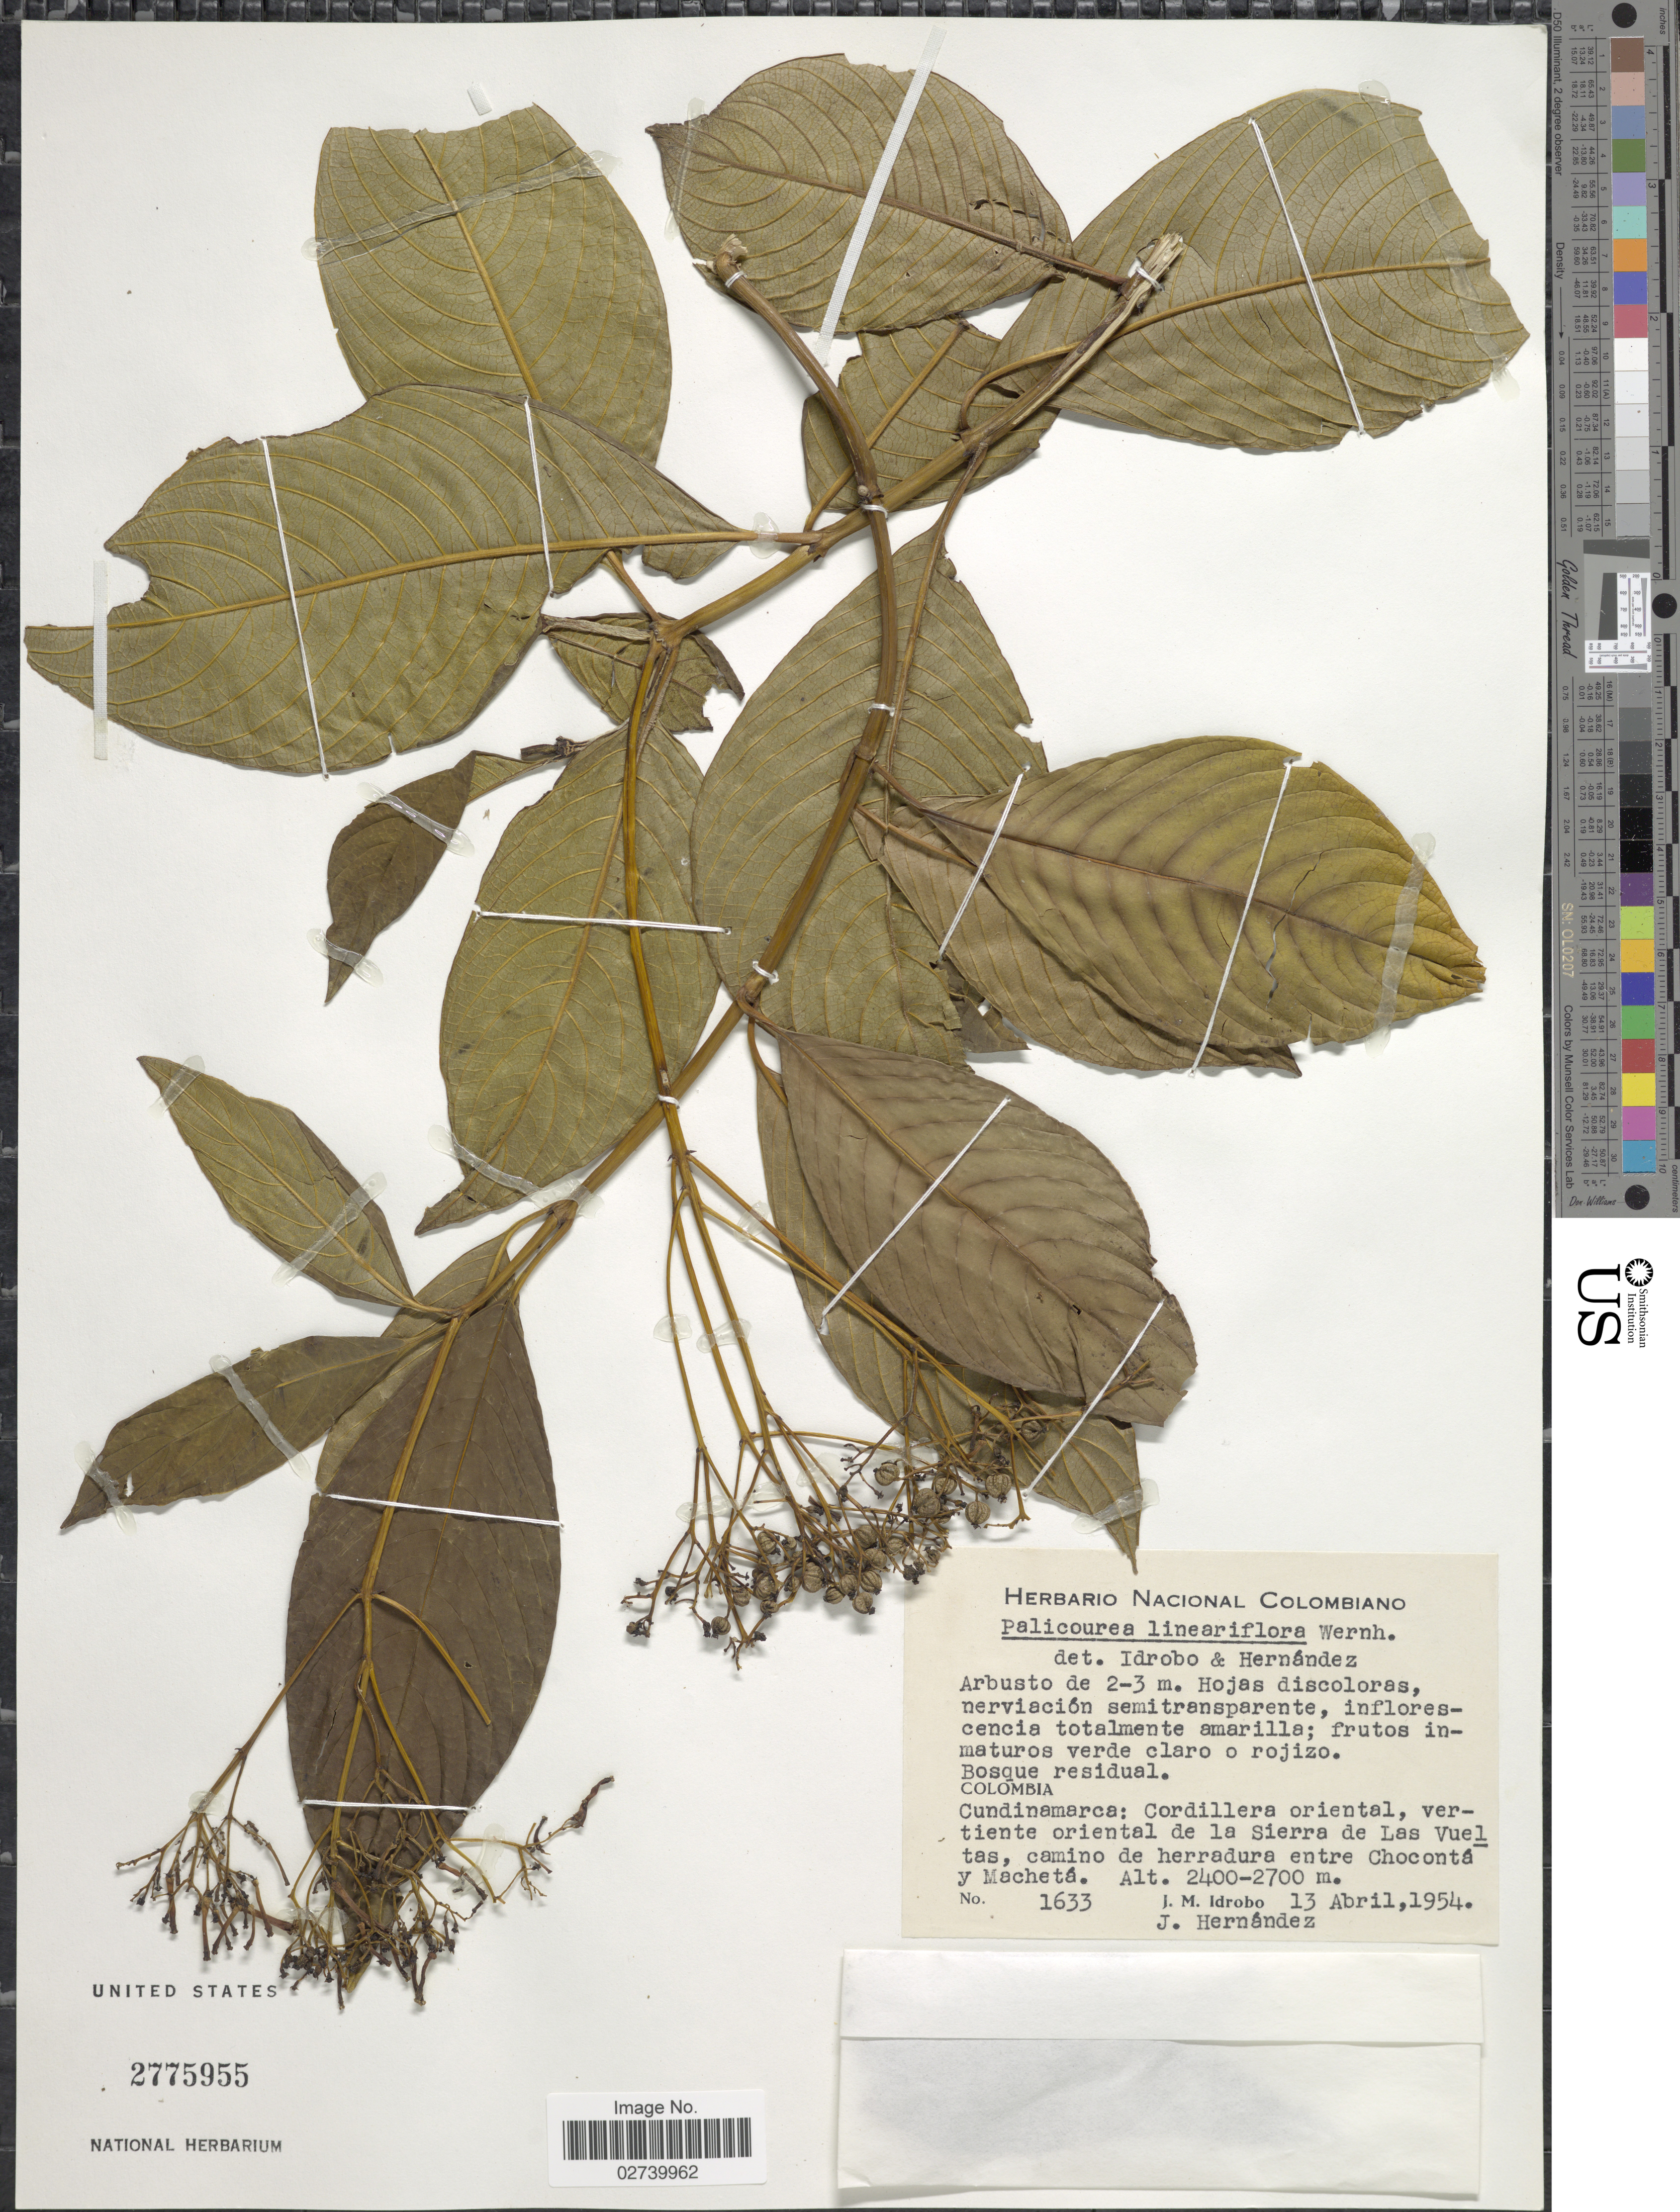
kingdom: Plantae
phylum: Tracheophyta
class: Magnoliopsida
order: Gentianales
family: Rubiaceae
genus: Palicourea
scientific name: Palicourea lineariflora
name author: Wernham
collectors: J. M. Idrobo & J. Hernandez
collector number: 1633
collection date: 1954-04-13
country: Colombia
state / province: Cundinamarca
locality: Cordillera oriental, vertiente oriental de la Sierra de Las Vueltas, camino de herradura entre Chocontá y Machetá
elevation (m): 2400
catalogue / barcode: US 2775955